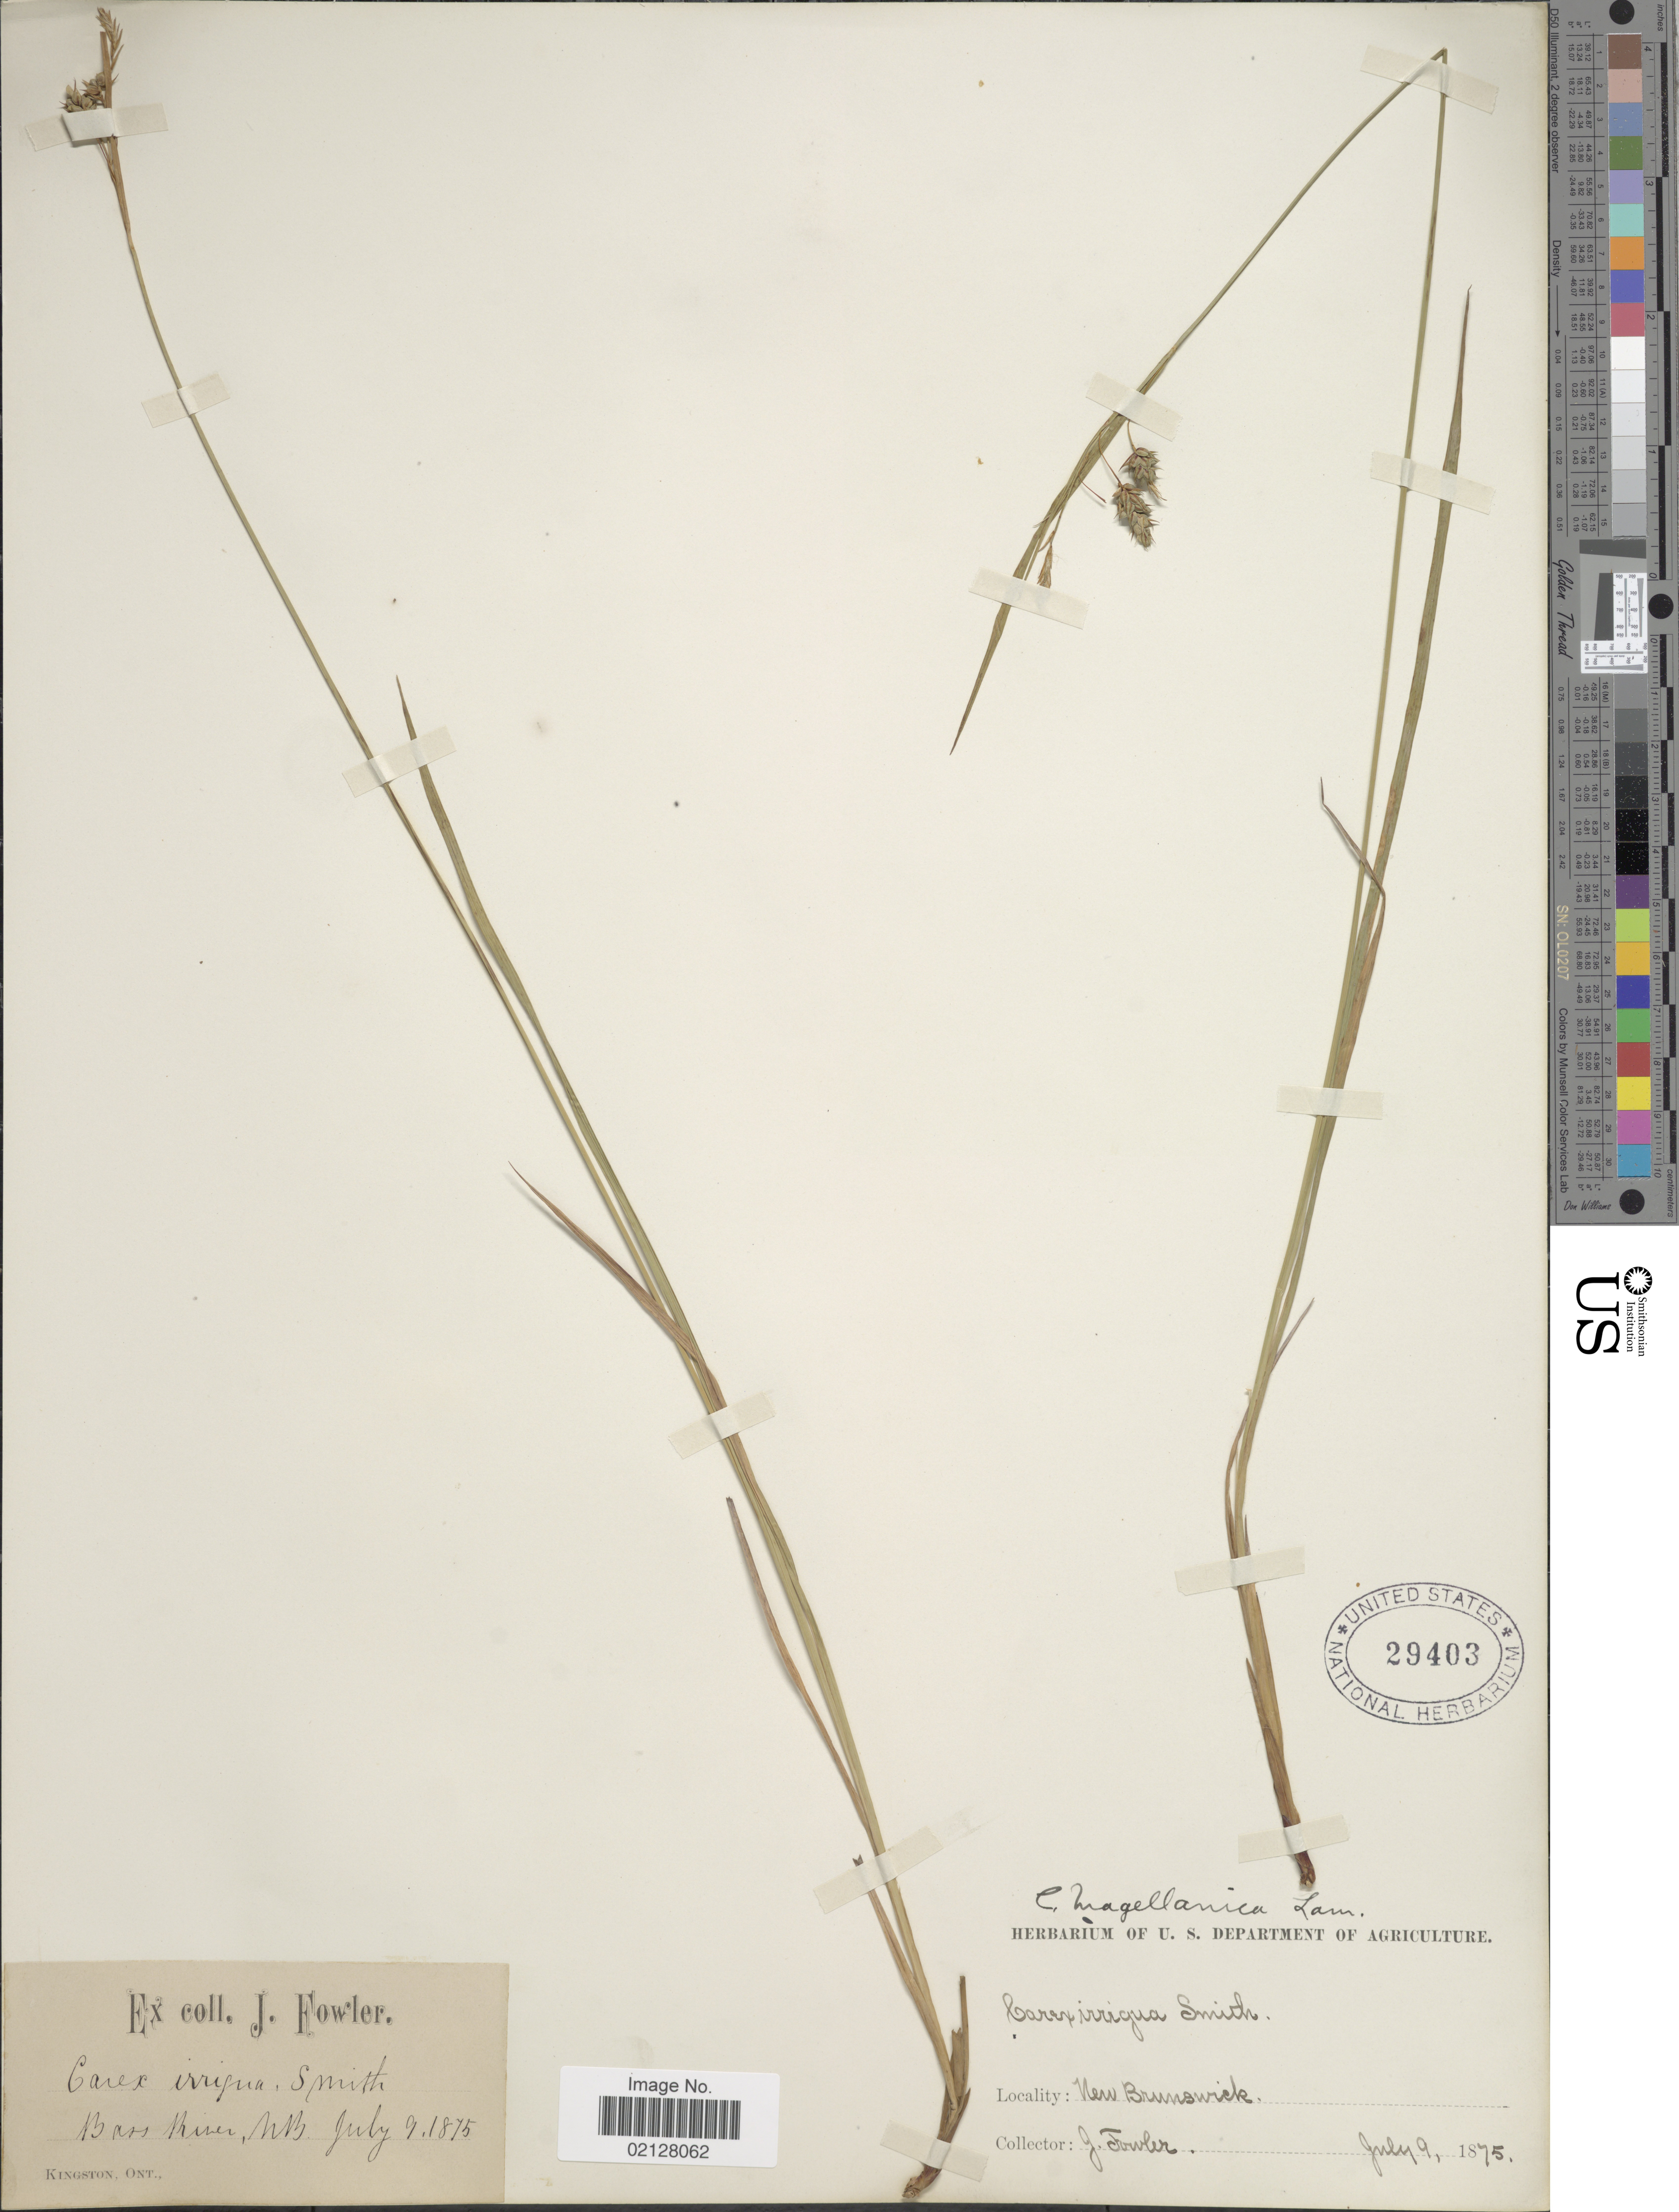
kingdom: Plantae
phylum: Tracheophyta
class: Liliopsida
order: Poales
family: Cyperaceae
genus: Carex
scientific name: Carex magellanica subsp. irrigua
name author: (Wahlenb.) Hiitonen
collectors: J. P. Fowler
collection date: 1875-07-09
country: Canada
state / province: New Brunswick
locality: Bass River. Kingston, Ont.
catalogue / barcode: US 29403